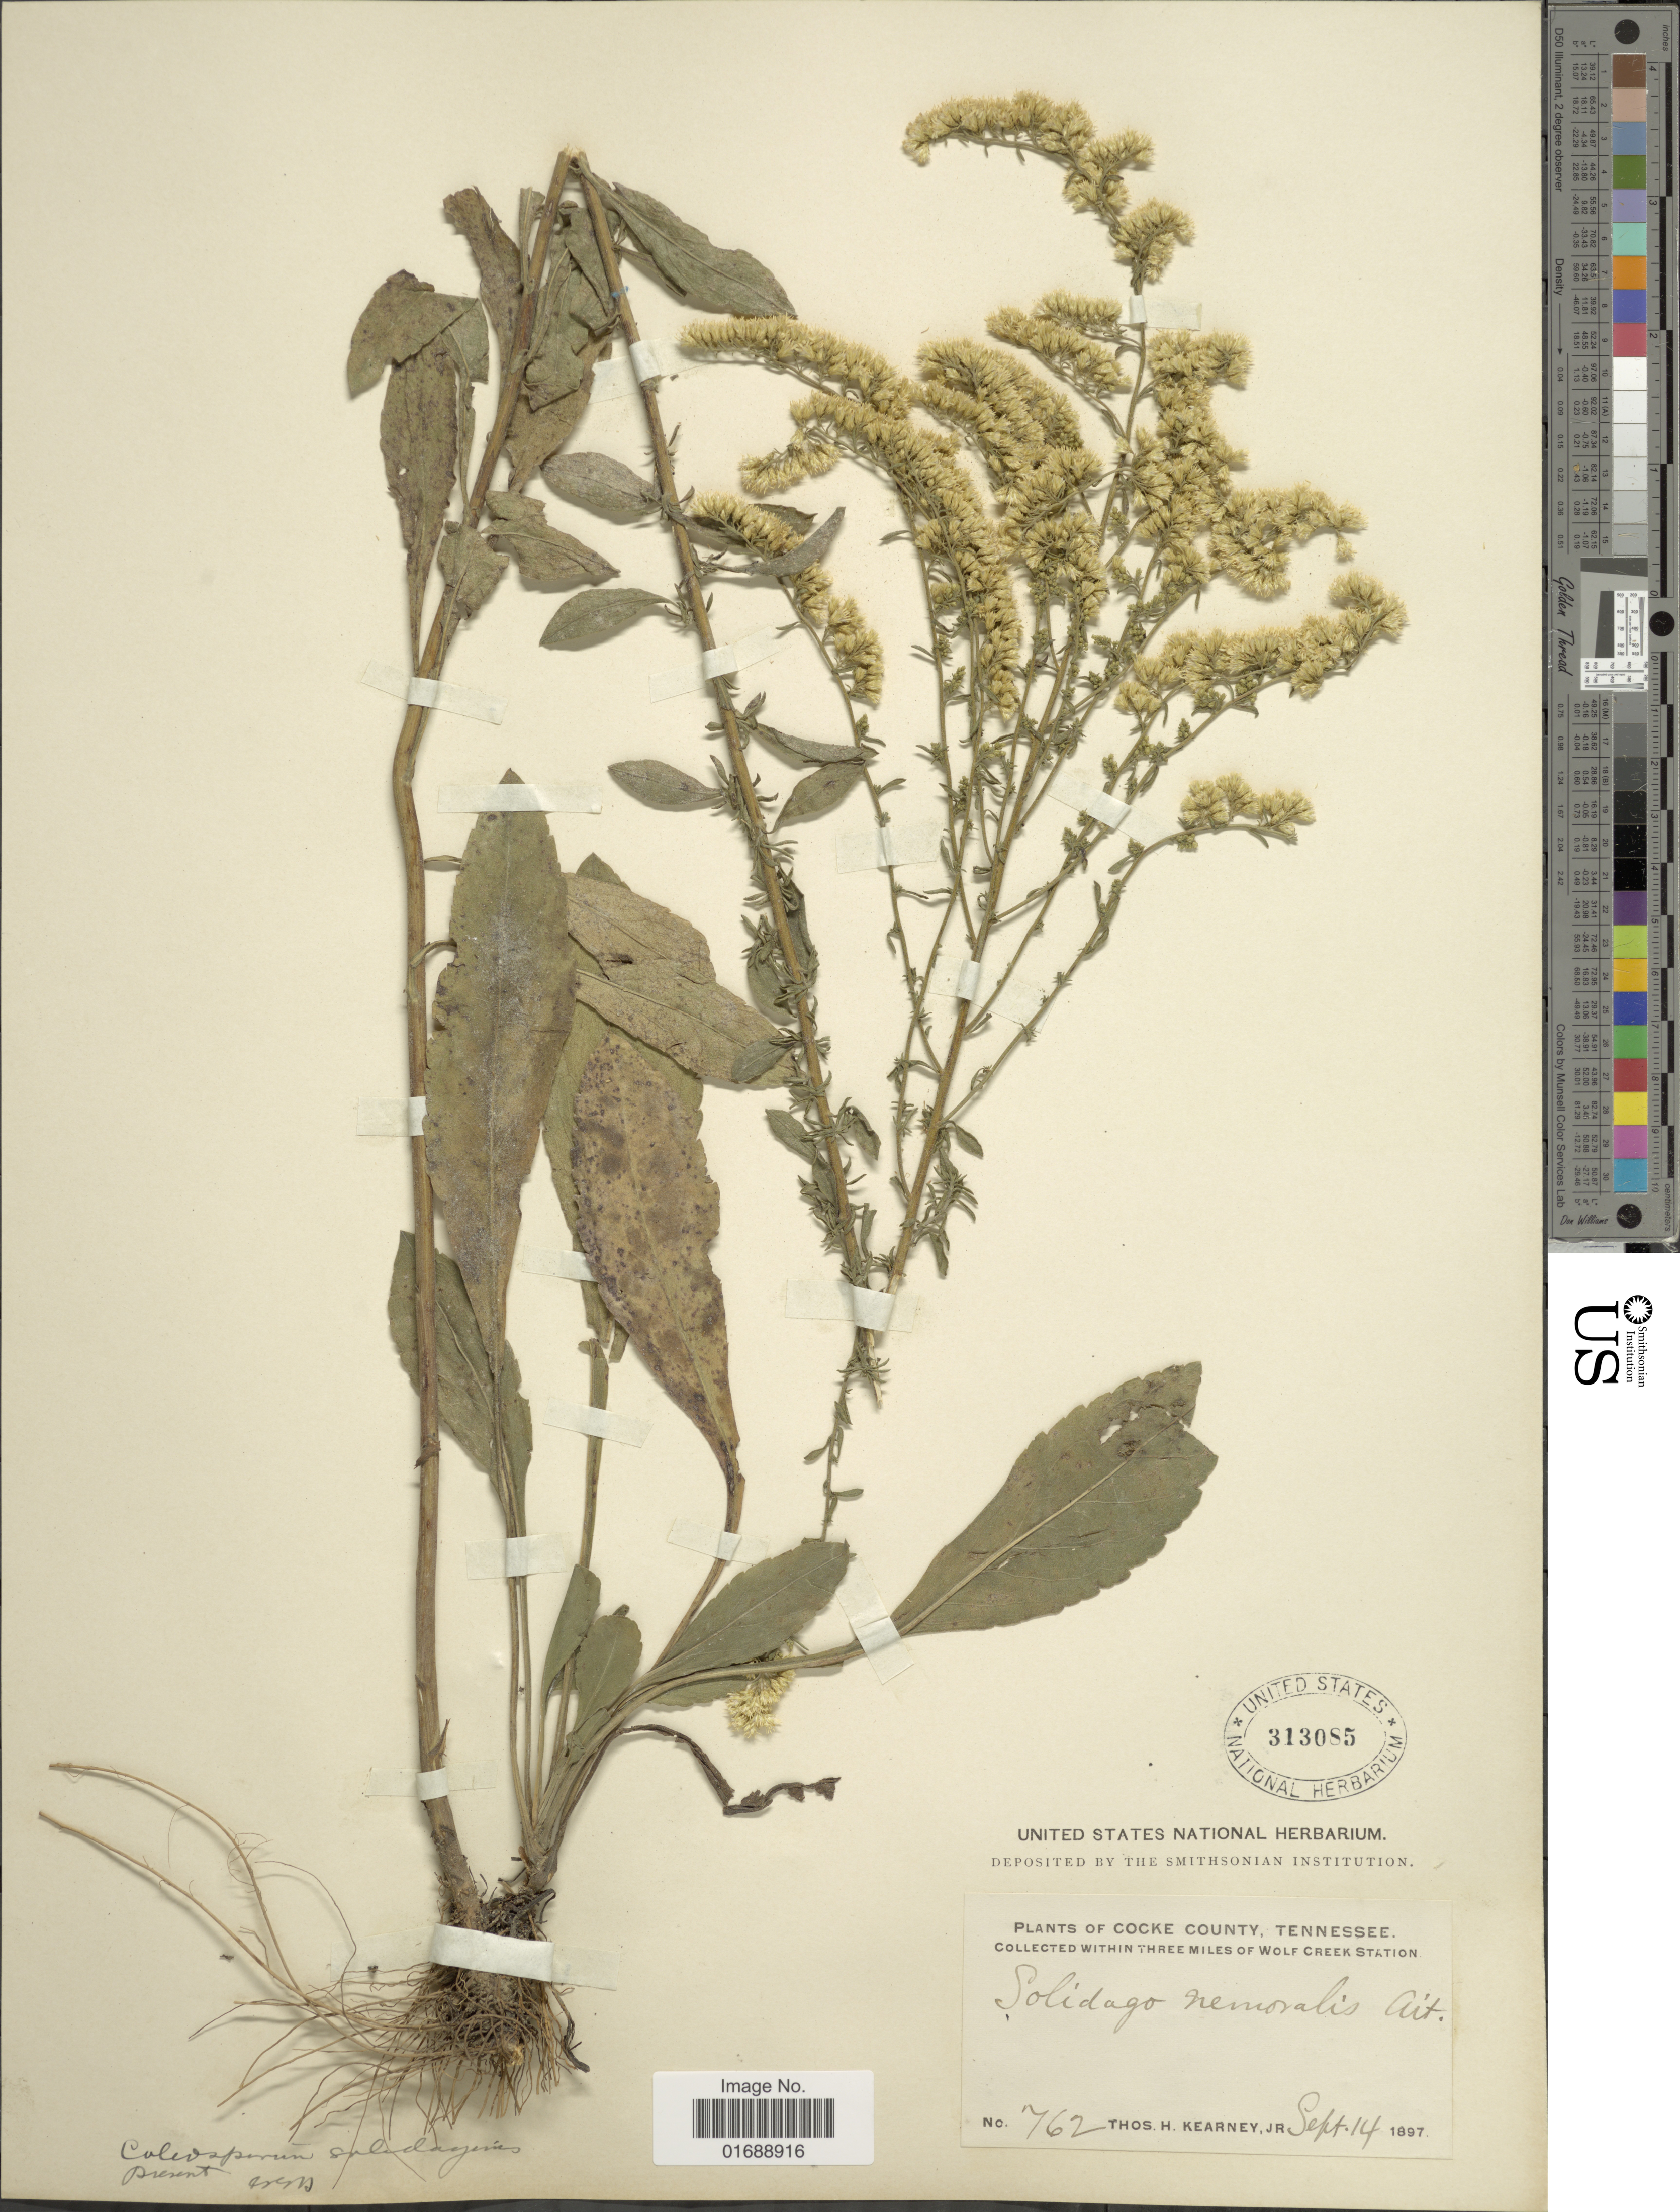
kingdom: Plantae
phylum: Tracheophyta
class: Magnoliopsida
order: Asterales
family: Asteraceae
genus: Solidago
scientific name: Solidago nemoralis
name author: Aiton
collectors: T. H. Kearney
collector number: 762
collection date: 1897-09-14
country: United States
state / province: Tennessee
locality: Cocke County, Three miles of Wolf Creek Station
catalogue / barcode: US 313085